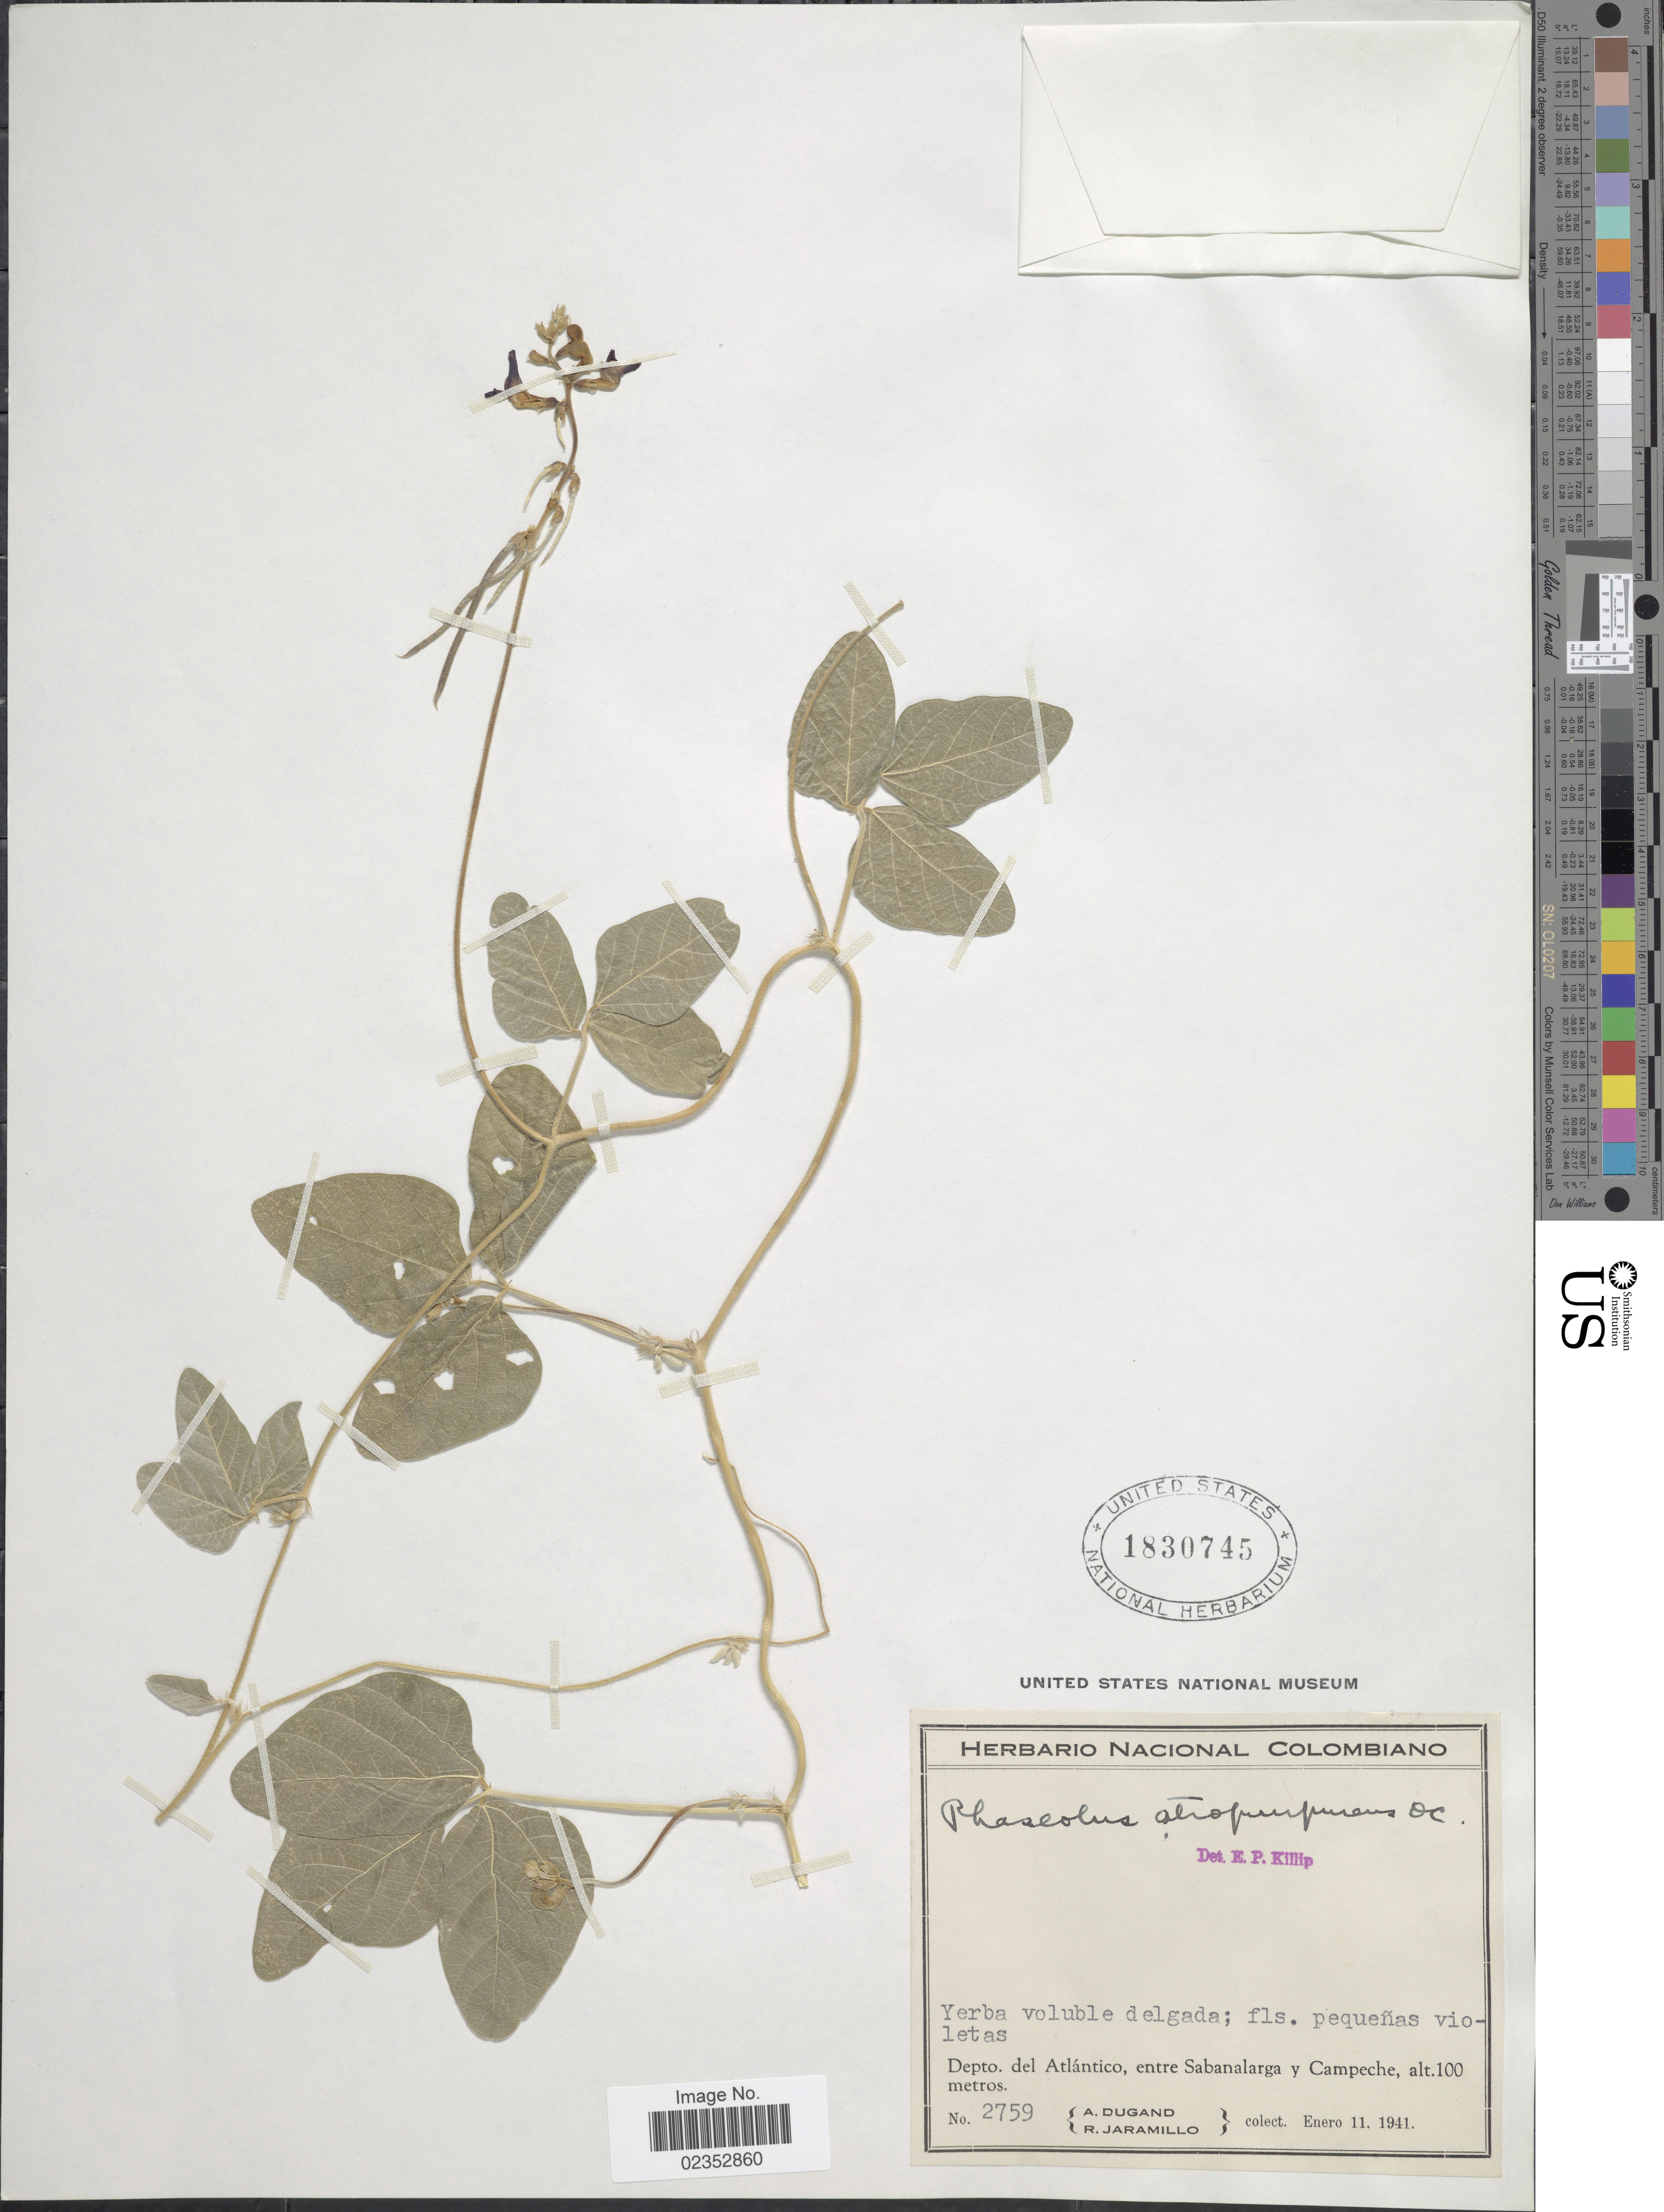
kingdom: Plantae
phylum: Tracheophyta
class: Magnoliopsida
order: Fabales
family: Fabaceae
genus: Macroptilium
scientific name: Macroptilium gracile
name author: (Poepp. ex Benth.) Urb.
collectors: A. Dugand & R. Jaramillo M.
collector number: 2759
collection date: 1941-01-11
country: Colombia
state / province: Atlántico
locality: Depto. del Atlántico, entre Sabanalarga y Campeche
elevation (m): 100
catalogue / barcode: US 1830745